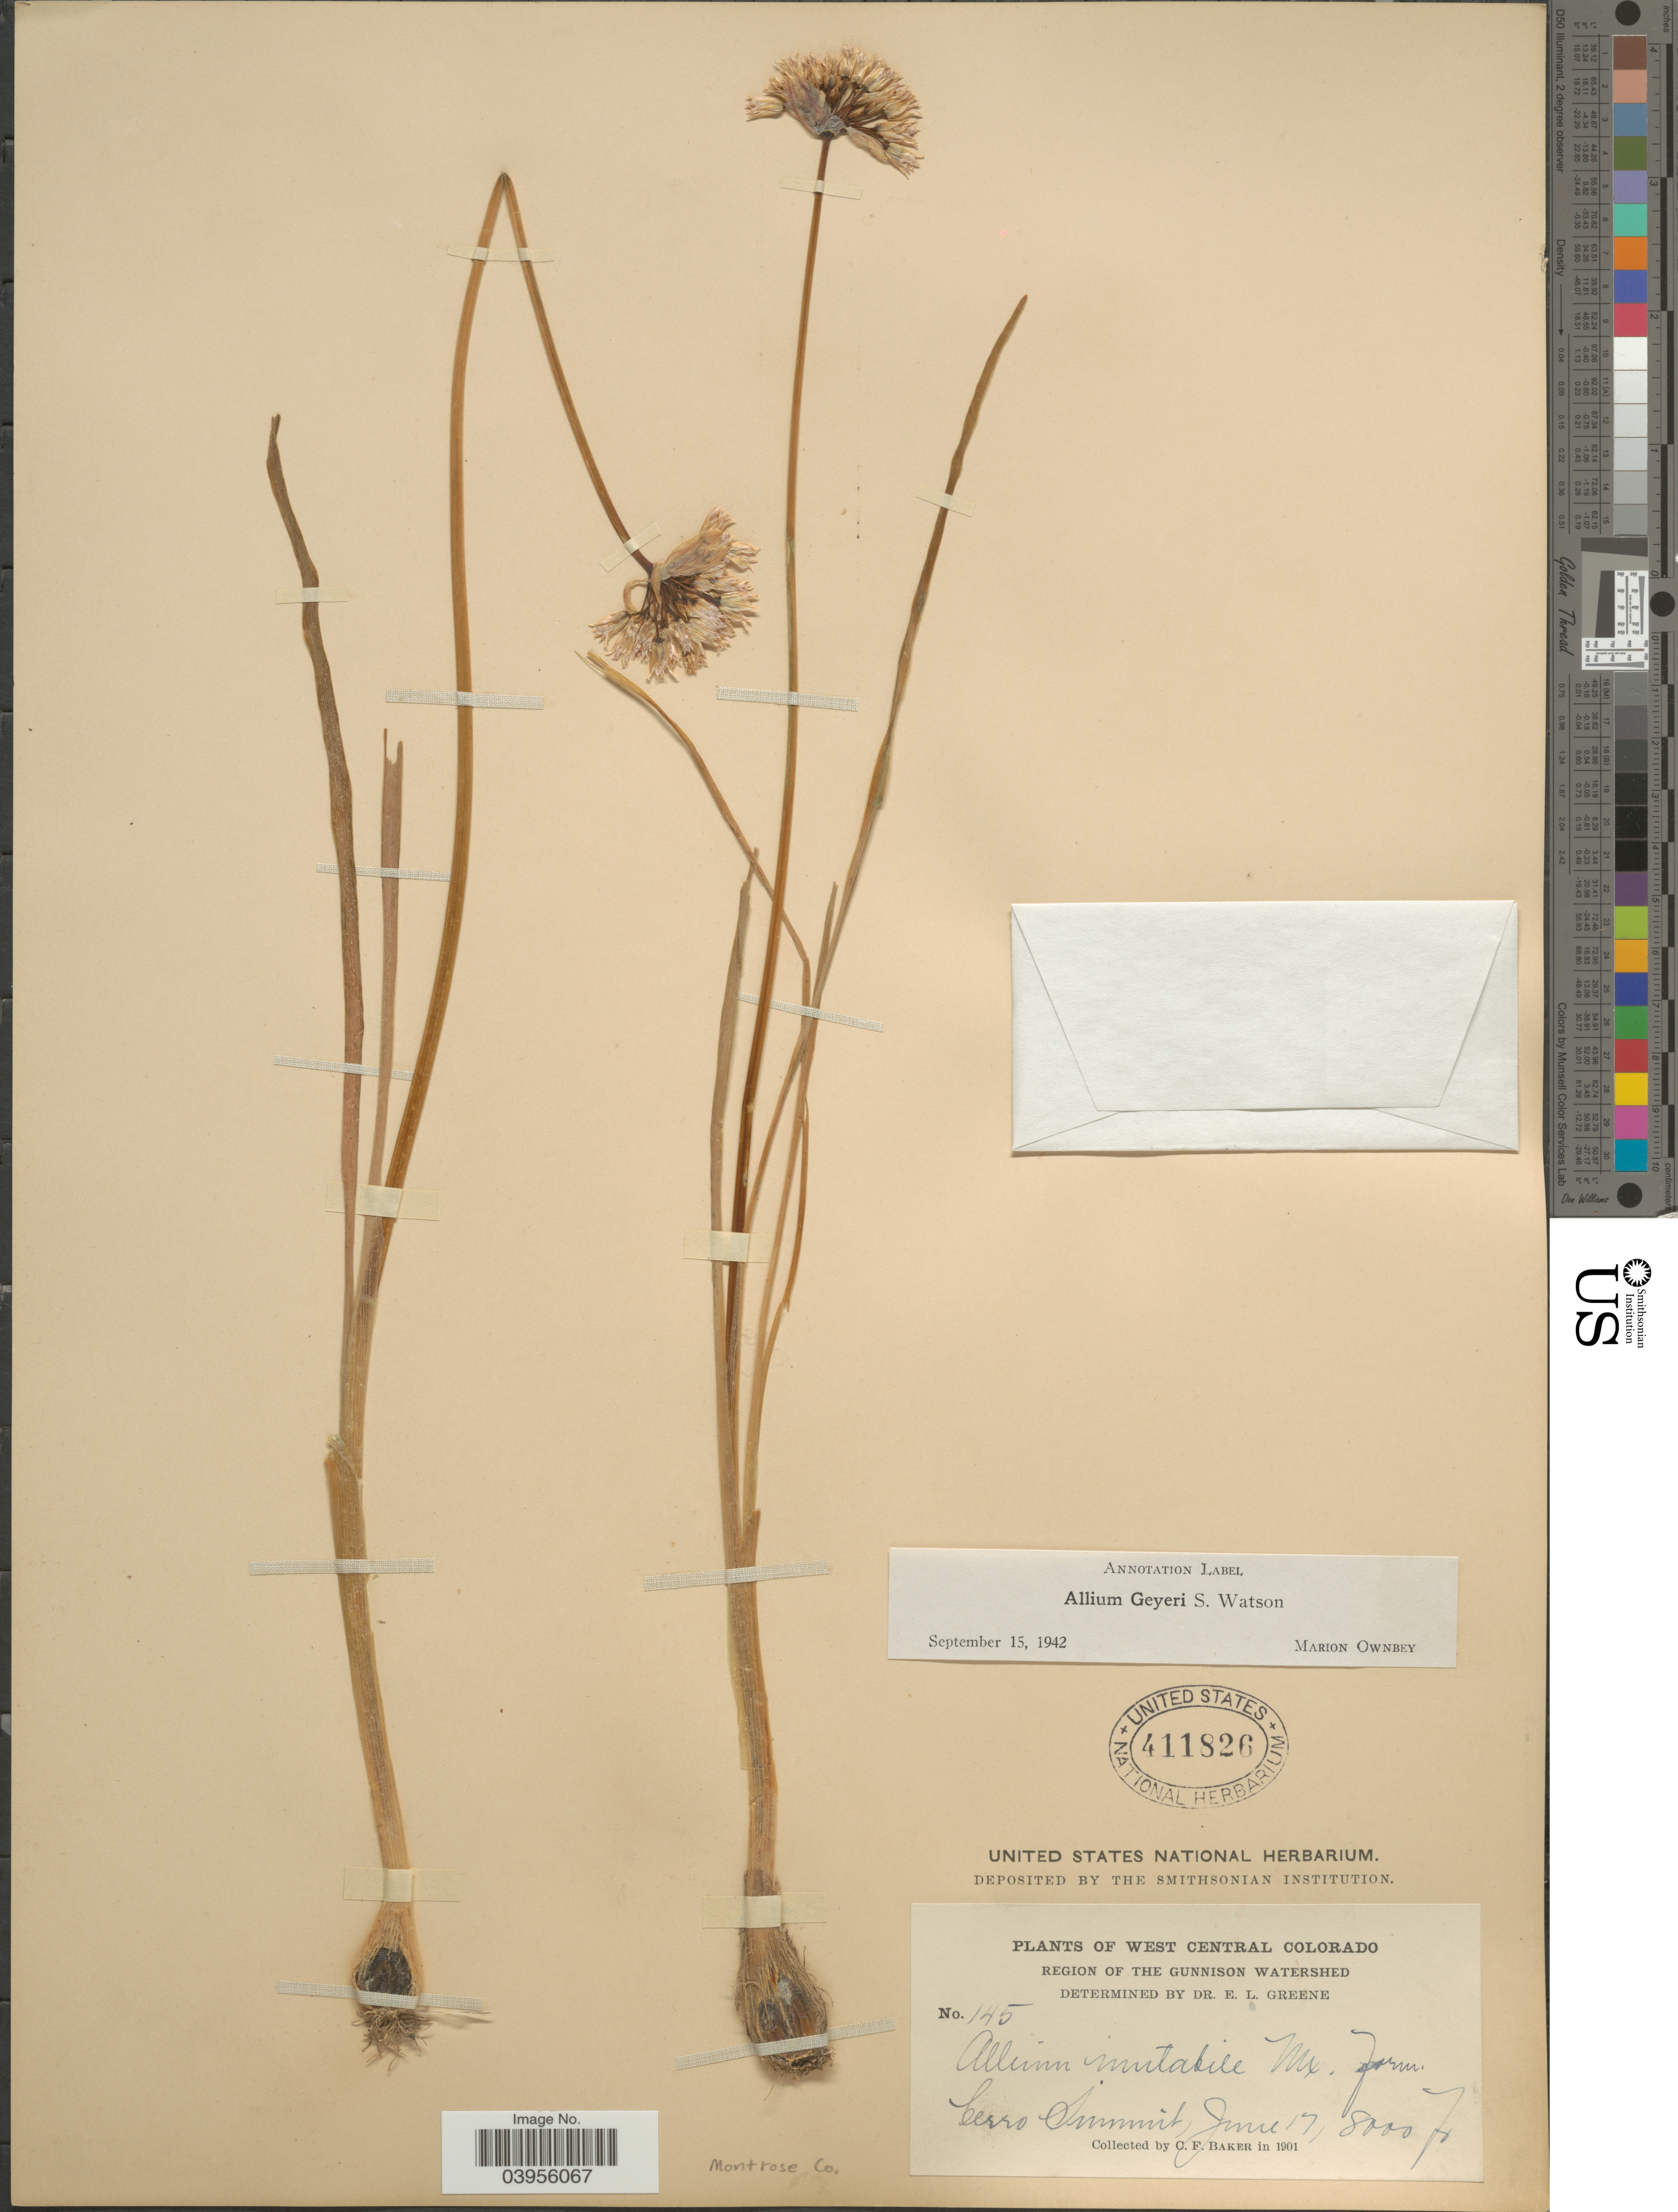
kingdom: Plantae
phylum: Tracheophyta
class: Liliopsida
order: Asparagales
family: Amaryllidaceae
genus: Allium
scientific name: Allium geyeri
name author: S. Watson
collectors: C. F. Baker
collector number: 145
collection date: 1901-06-17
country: United States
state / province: Colorado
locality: West Central Colorado. Region of the Gunnison Watershed. Cerro Summit. Montrose Co.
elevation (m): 2438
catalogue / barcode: US 411826